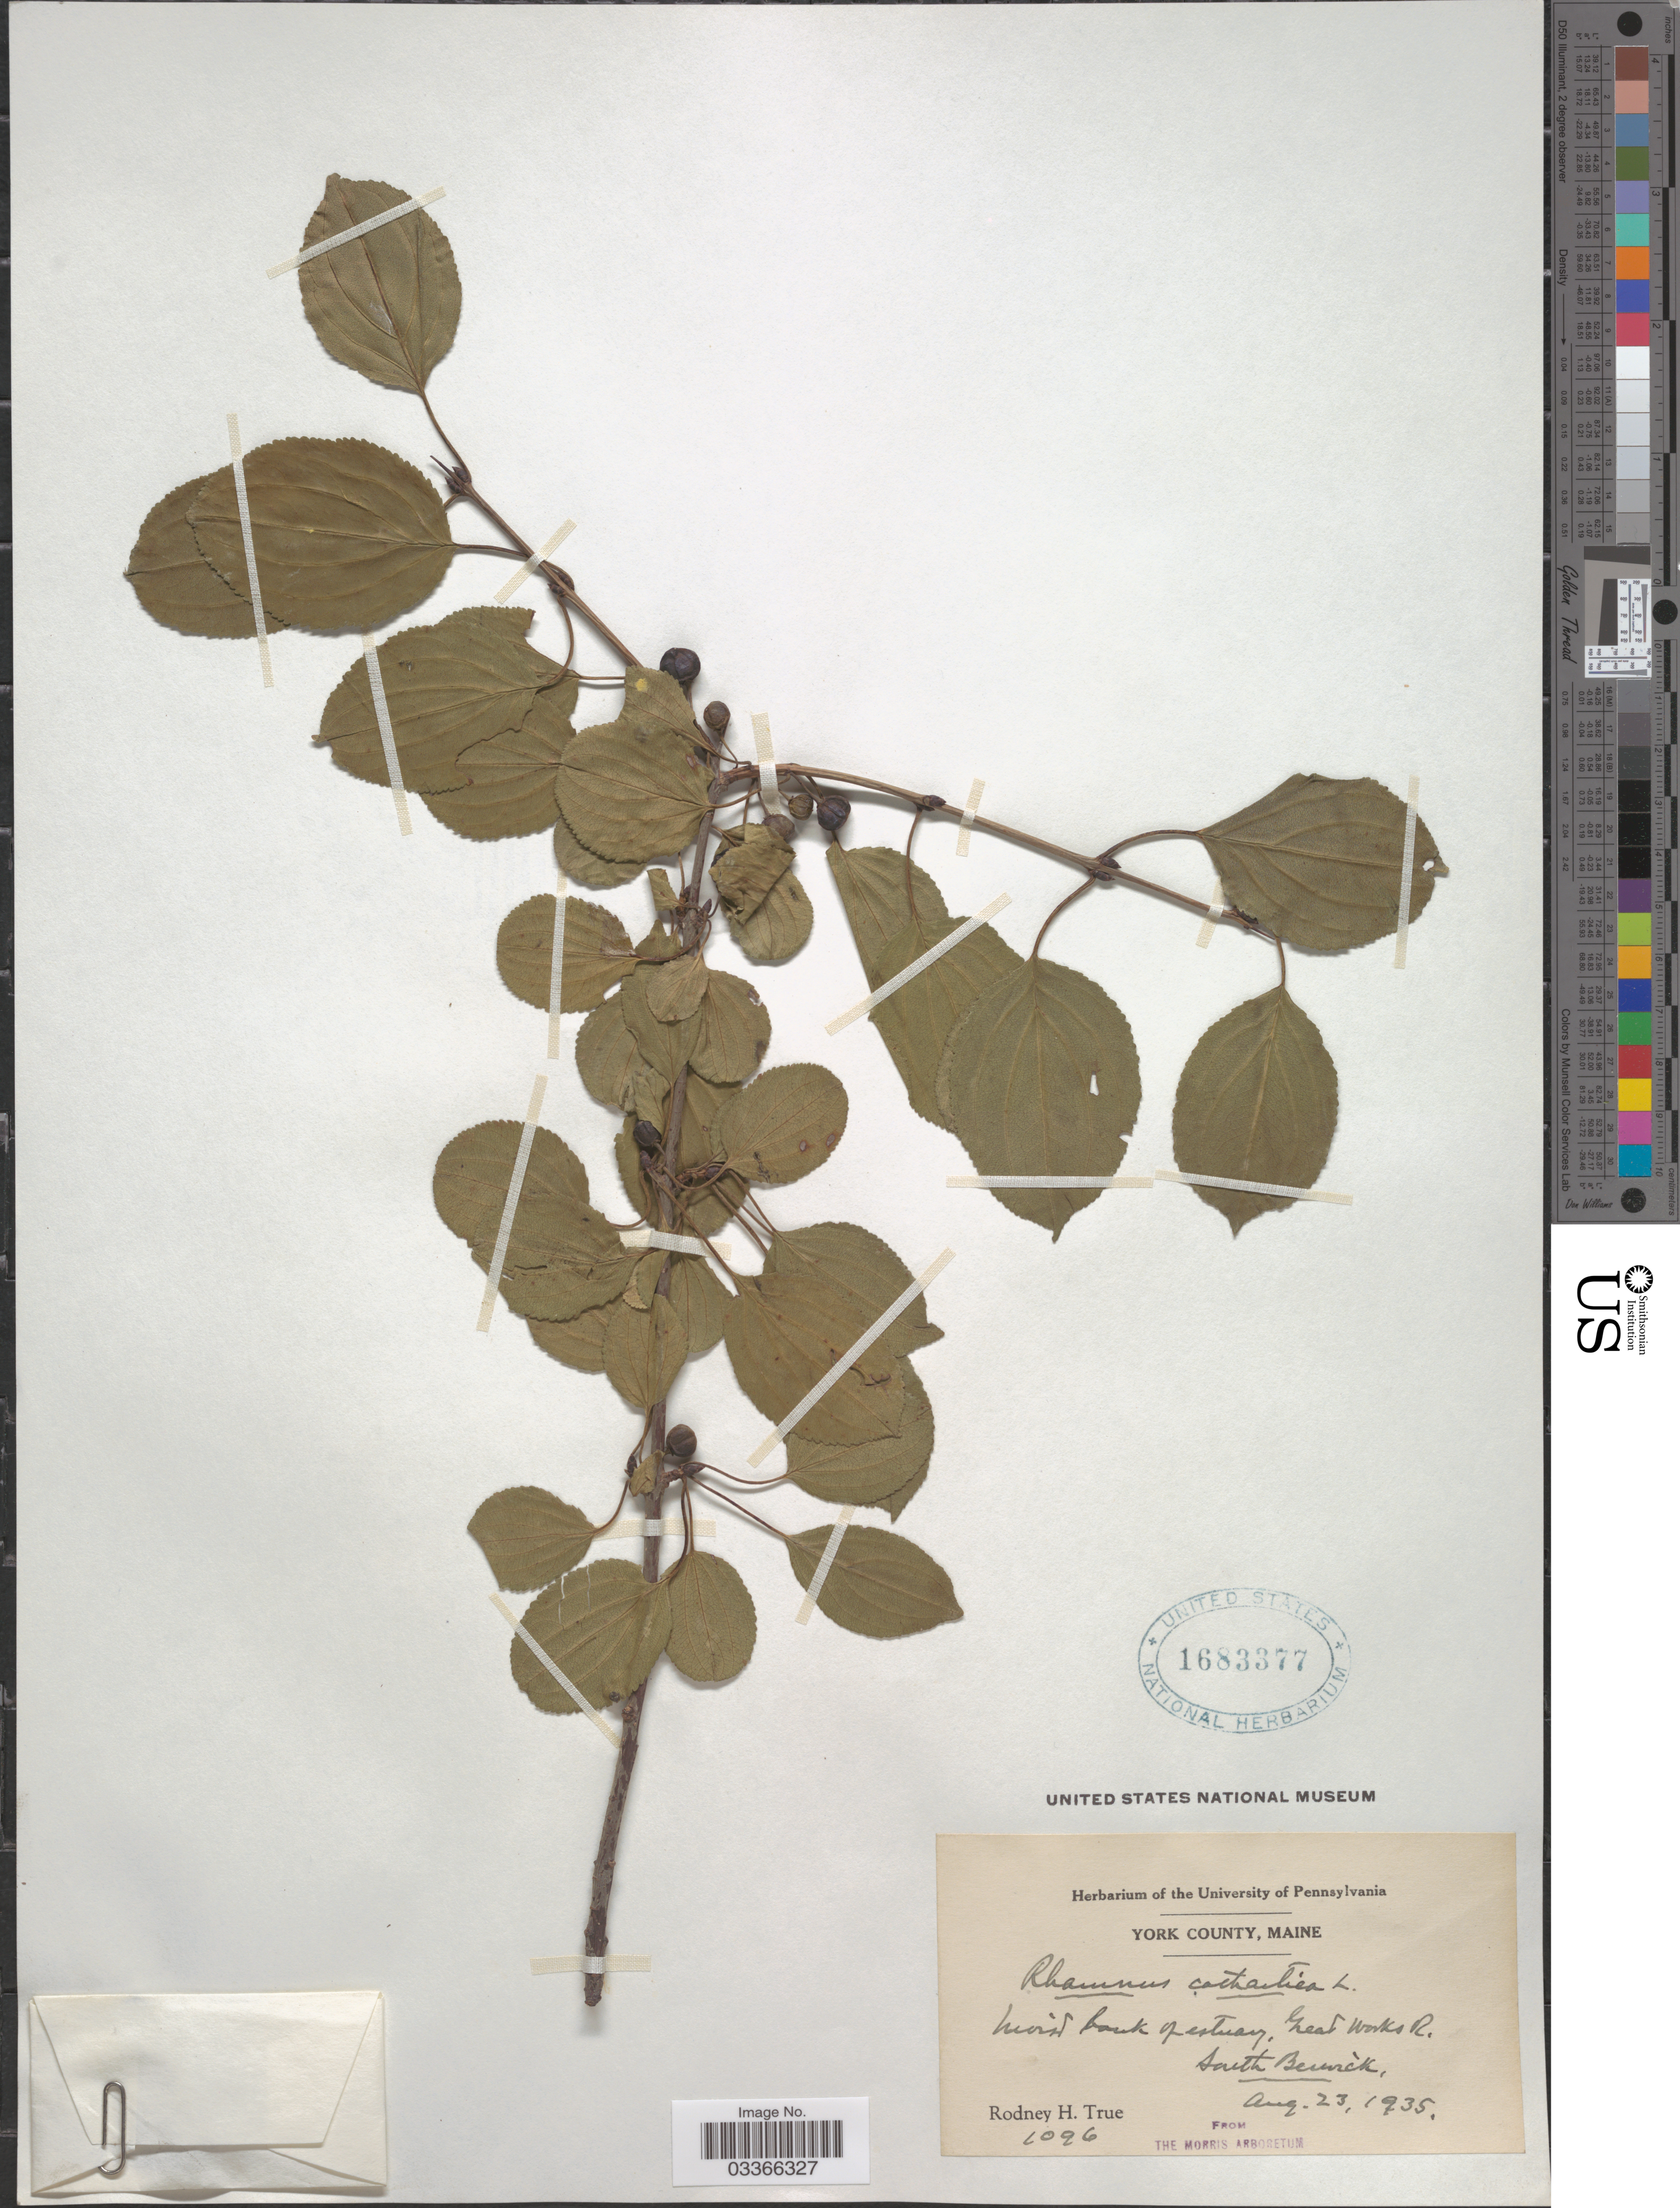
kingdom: Plantae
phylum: Tracheophyta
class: Magnoliopsida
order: Rosales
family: Rhamnaceae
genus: Rhamnus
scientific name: Rhamnus cathartica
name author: L.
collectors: R. H. True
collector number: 1096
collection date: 1935-08-23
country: United States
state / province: Maine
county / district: York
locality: York County. Great Works R. South Berwick.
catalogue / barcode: US 1683377